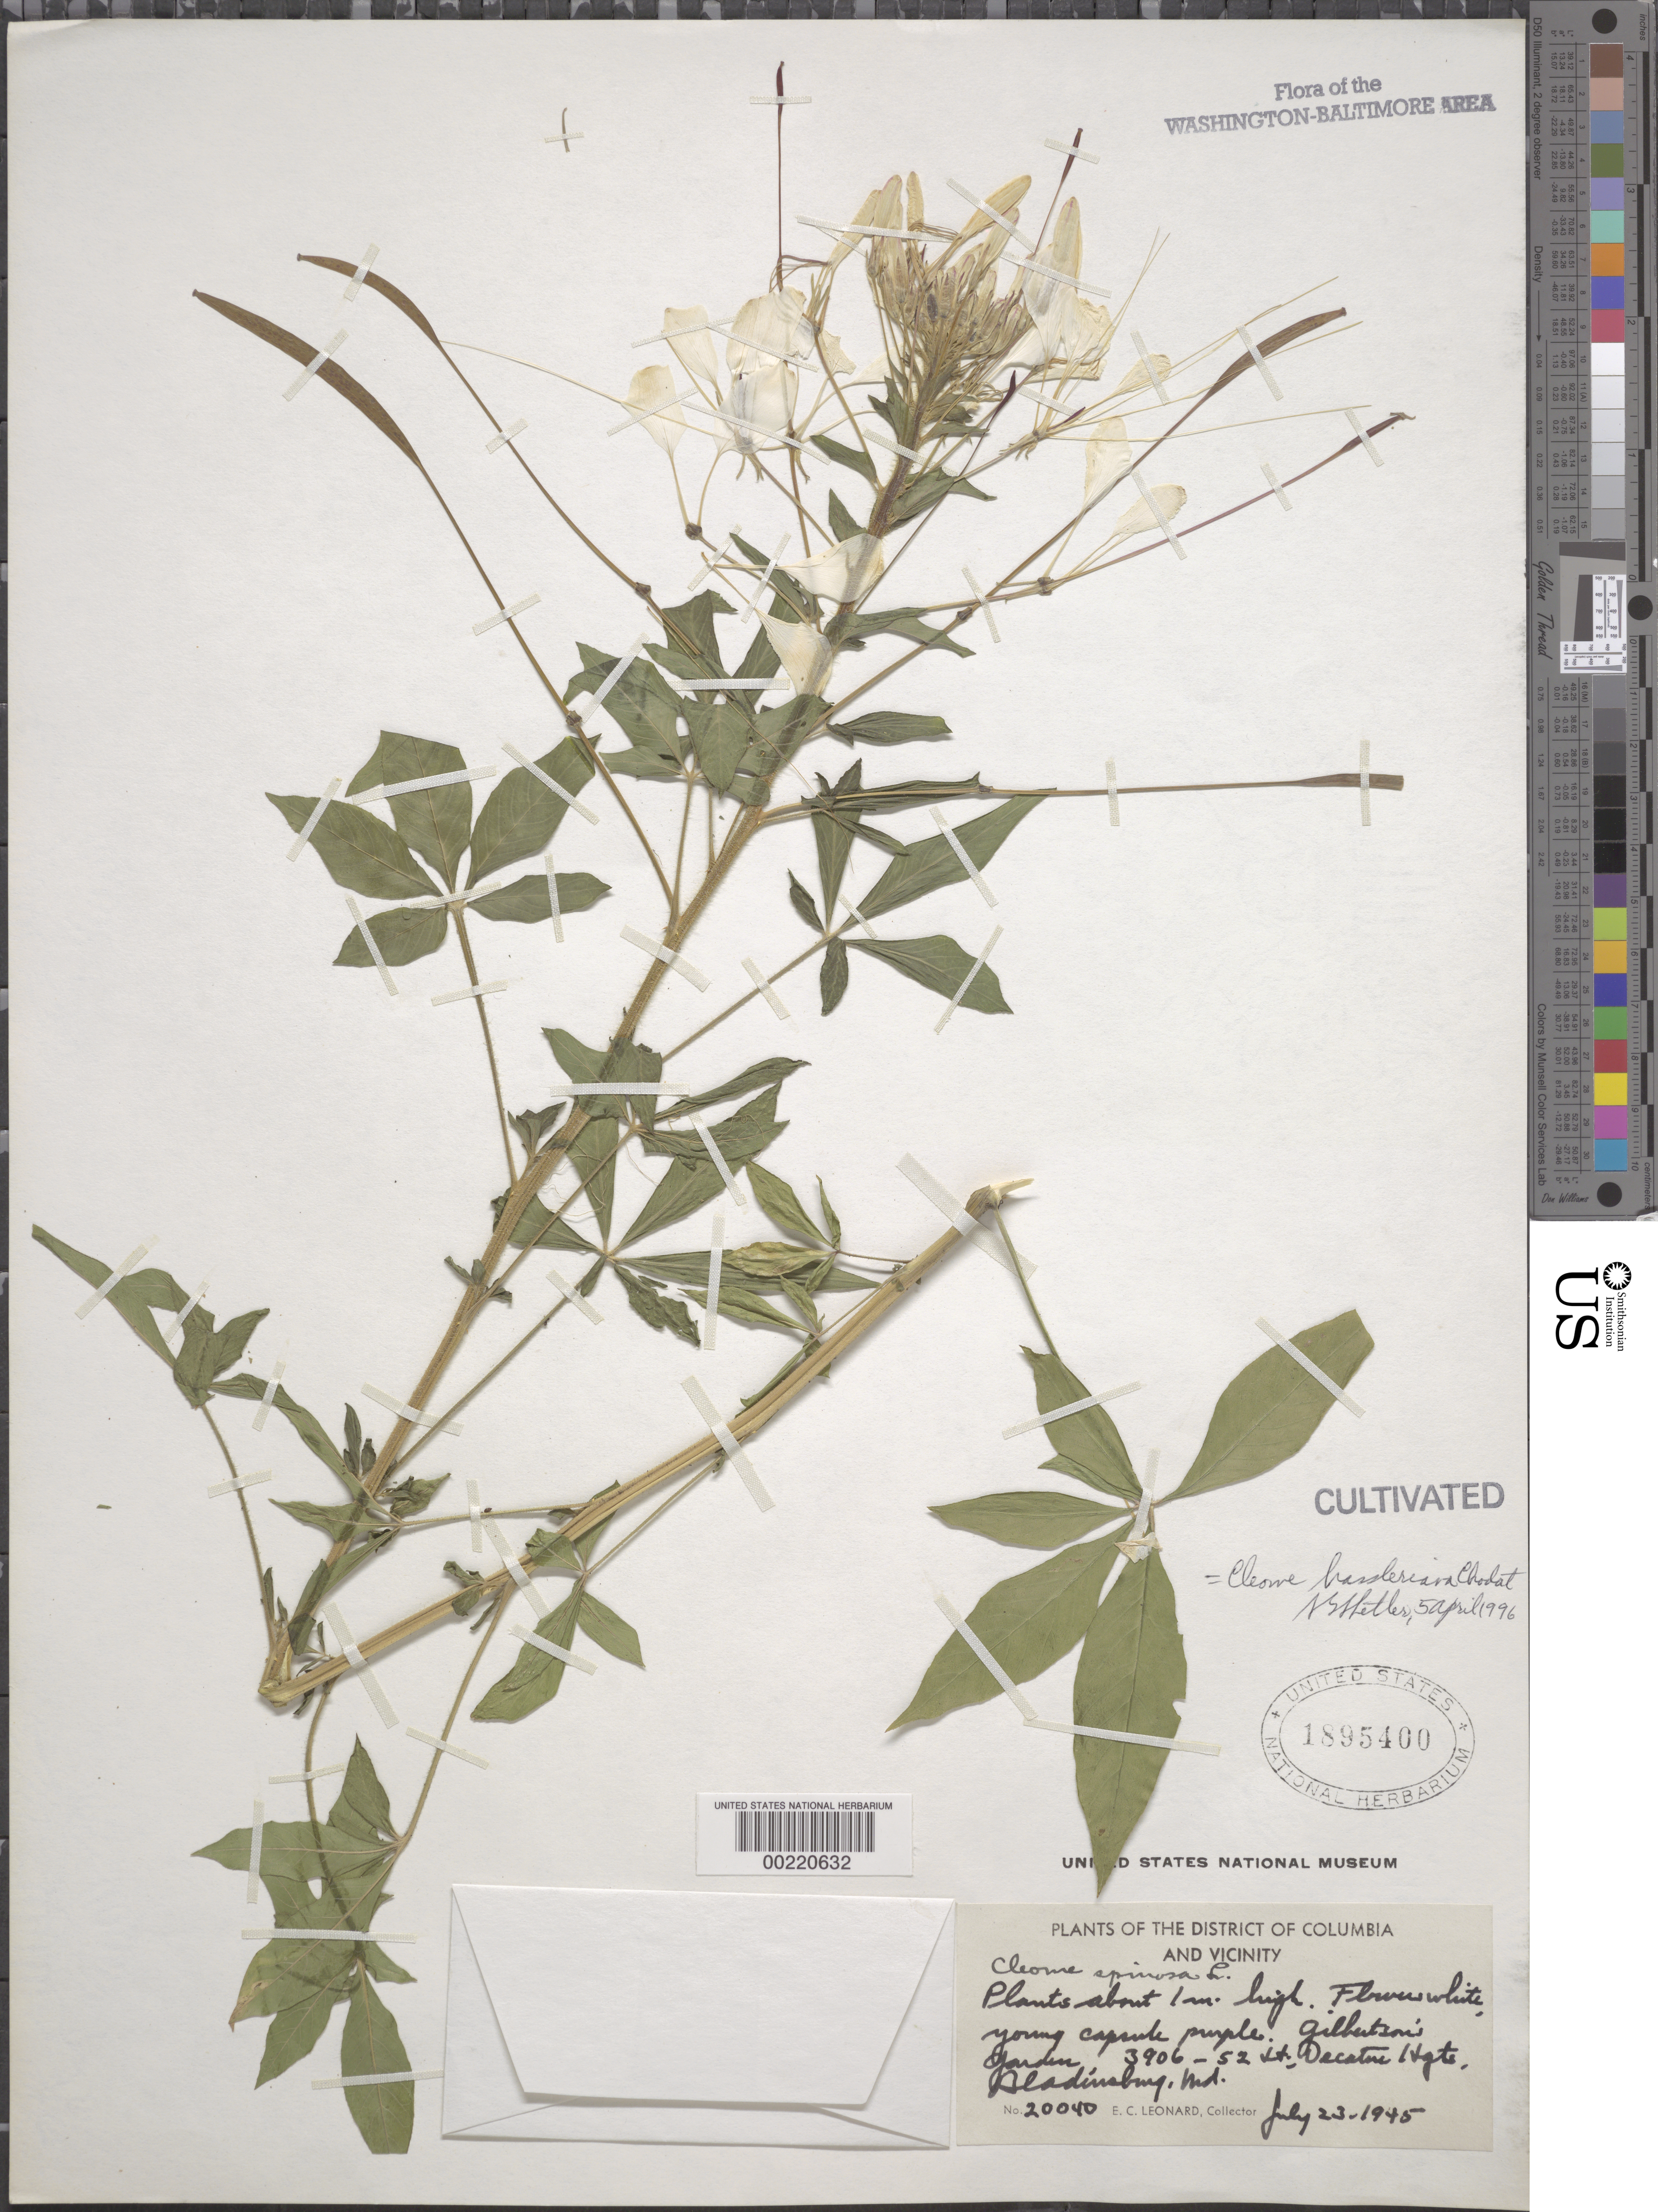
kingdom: Plantae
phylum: Tracheophyta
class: Magnoliopsida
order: Brassicales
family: Cleomaceae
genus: Tarenaya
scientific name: Tarenaya houtteana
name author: (Schltdl.) Soares Neto & Roalson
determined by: Strong, Mark T., (BOT), Smithsonian Institution - National Museum of Natural History (UNITED STATES)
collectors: E. C. Leonard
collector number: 20040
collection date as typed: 23 Jul 1945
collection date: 1945-07-23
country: United States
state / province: Maryland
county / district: Prince George's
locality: Bladensburg, 3906 52 St, Decatur Heights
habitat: Gilbertson's gardem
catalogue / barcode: US 1895400